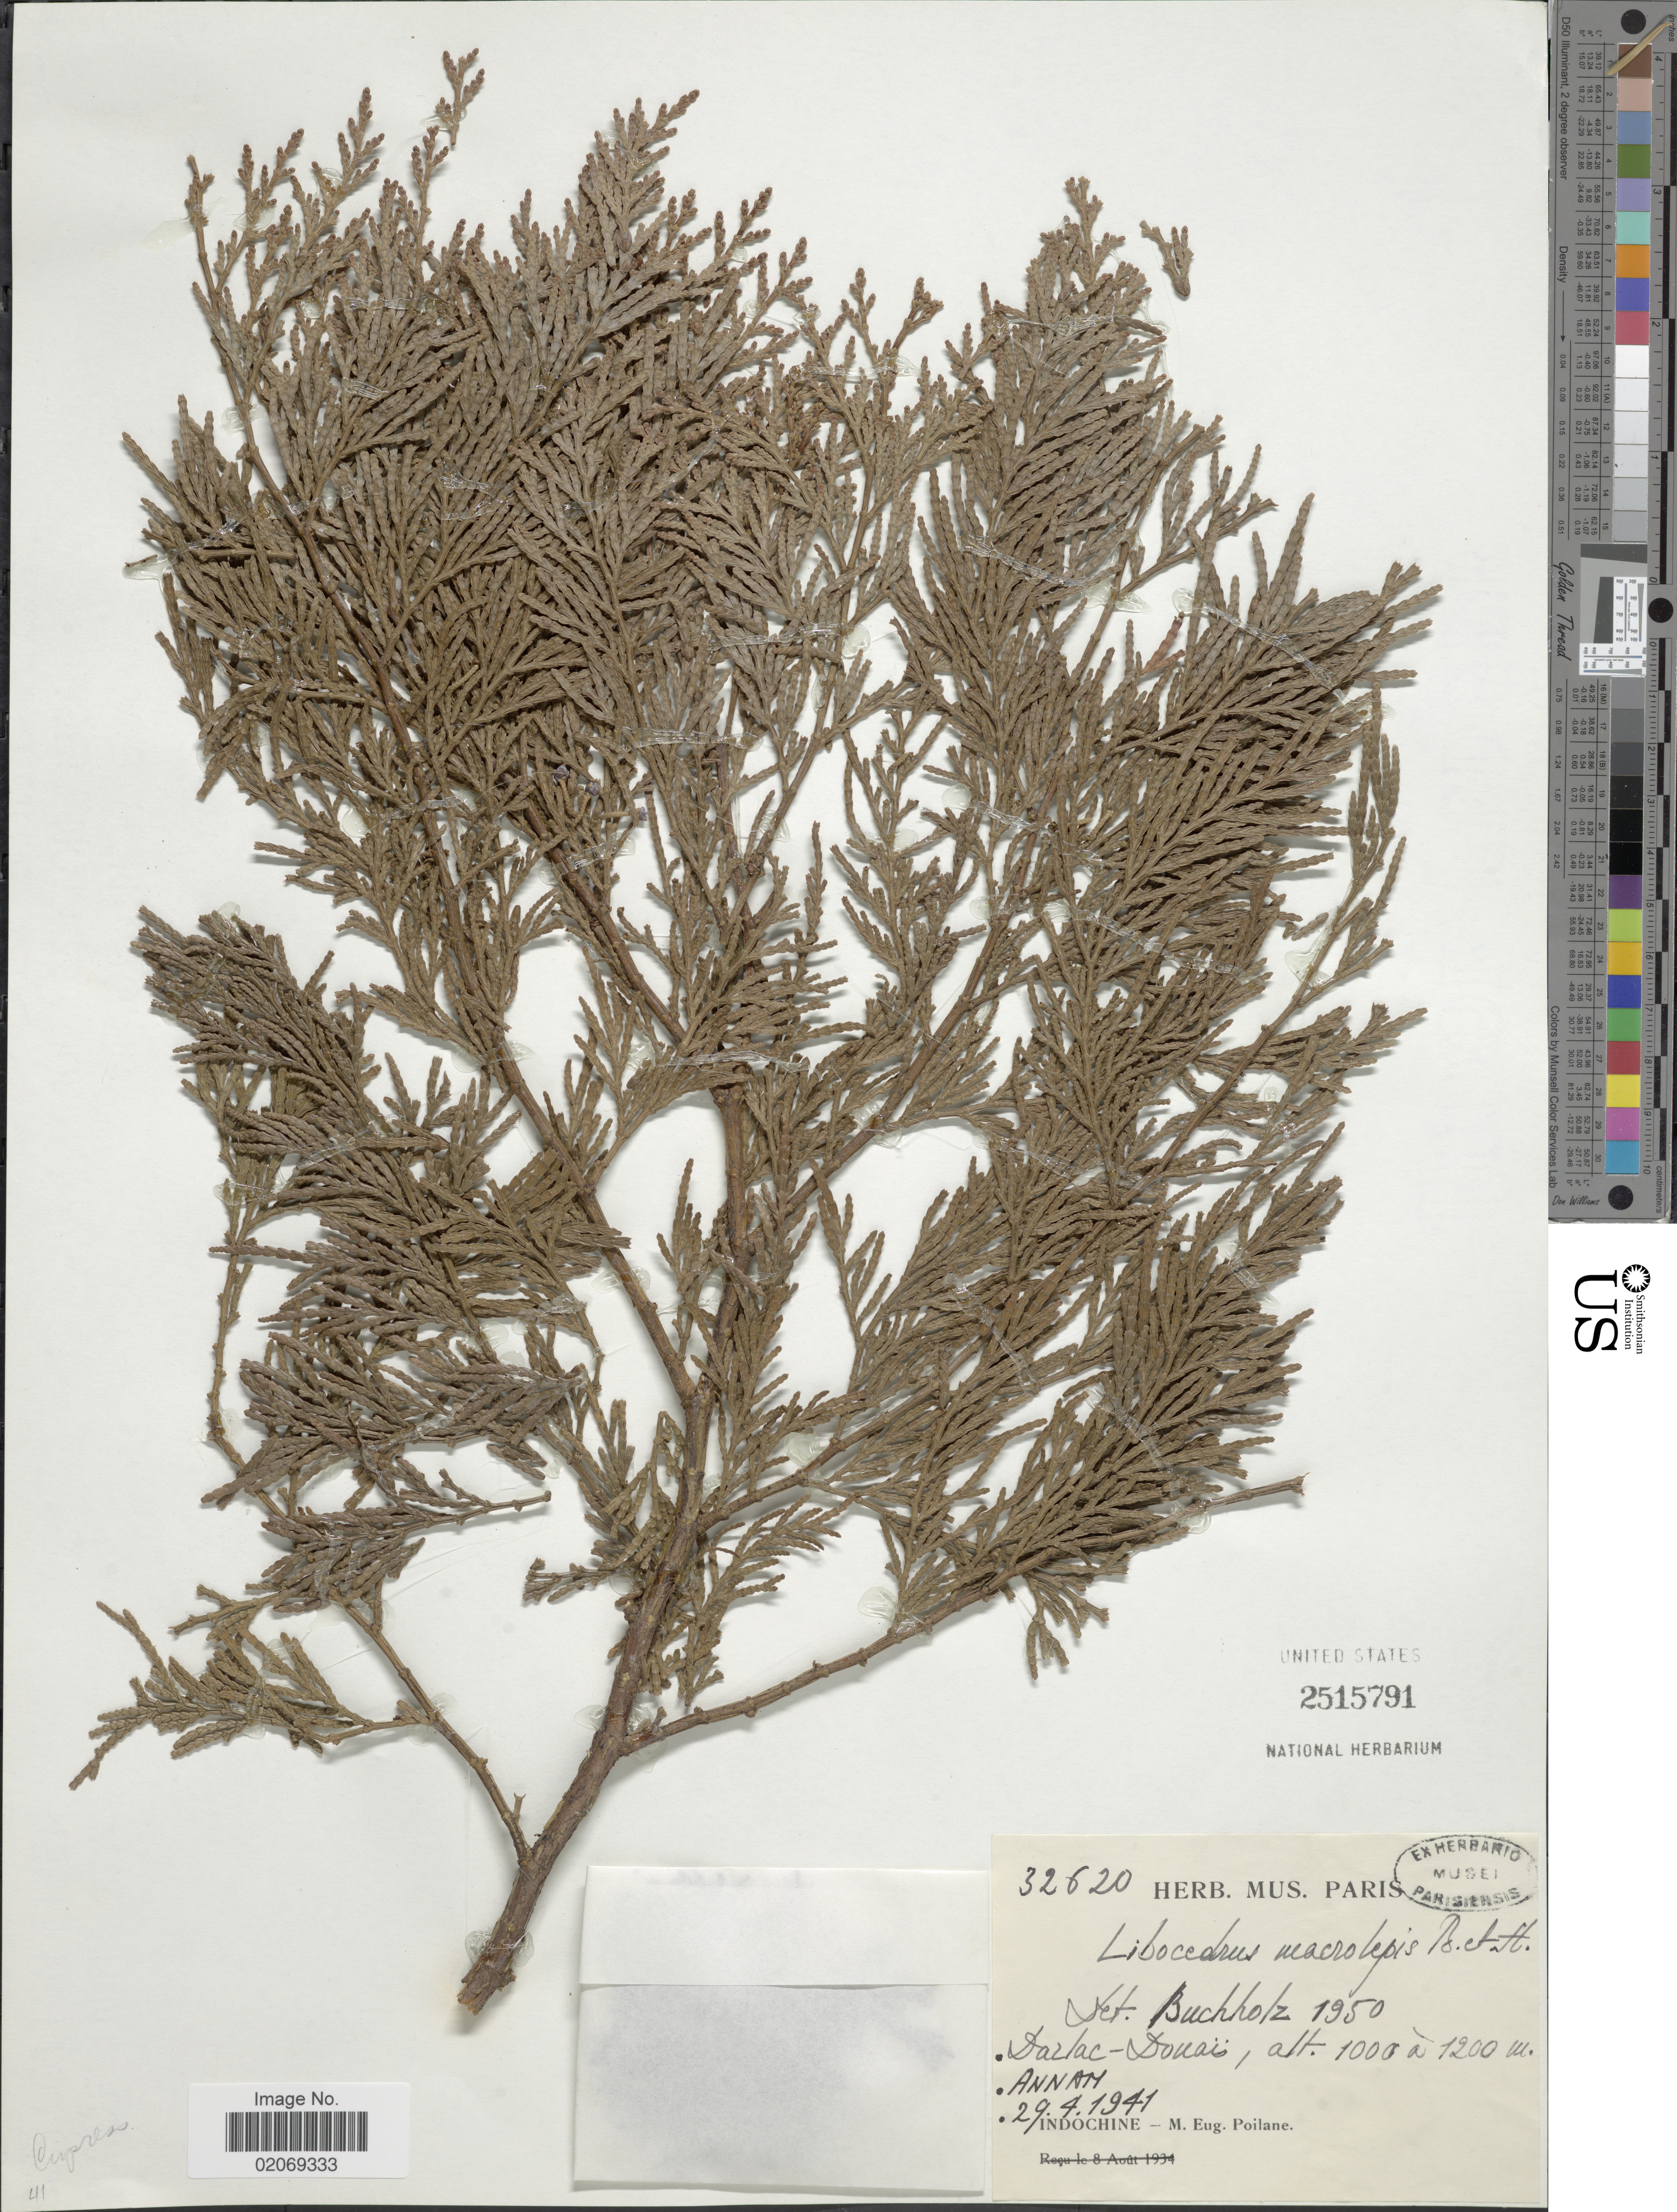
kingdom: Plantae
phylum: Tracheophyta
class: Pinopsida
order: Pinales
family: Cupressaceae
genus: Libocedrus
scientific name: Libocedrus macrolepsis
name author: (Kurz) Benth. & Hook. f.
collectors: M. Poilane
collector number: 32620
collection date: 1941-04-29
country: Vietnam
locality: Darlac-Douï, Annam, Indochine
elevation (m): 1000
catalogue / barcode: US 2515791